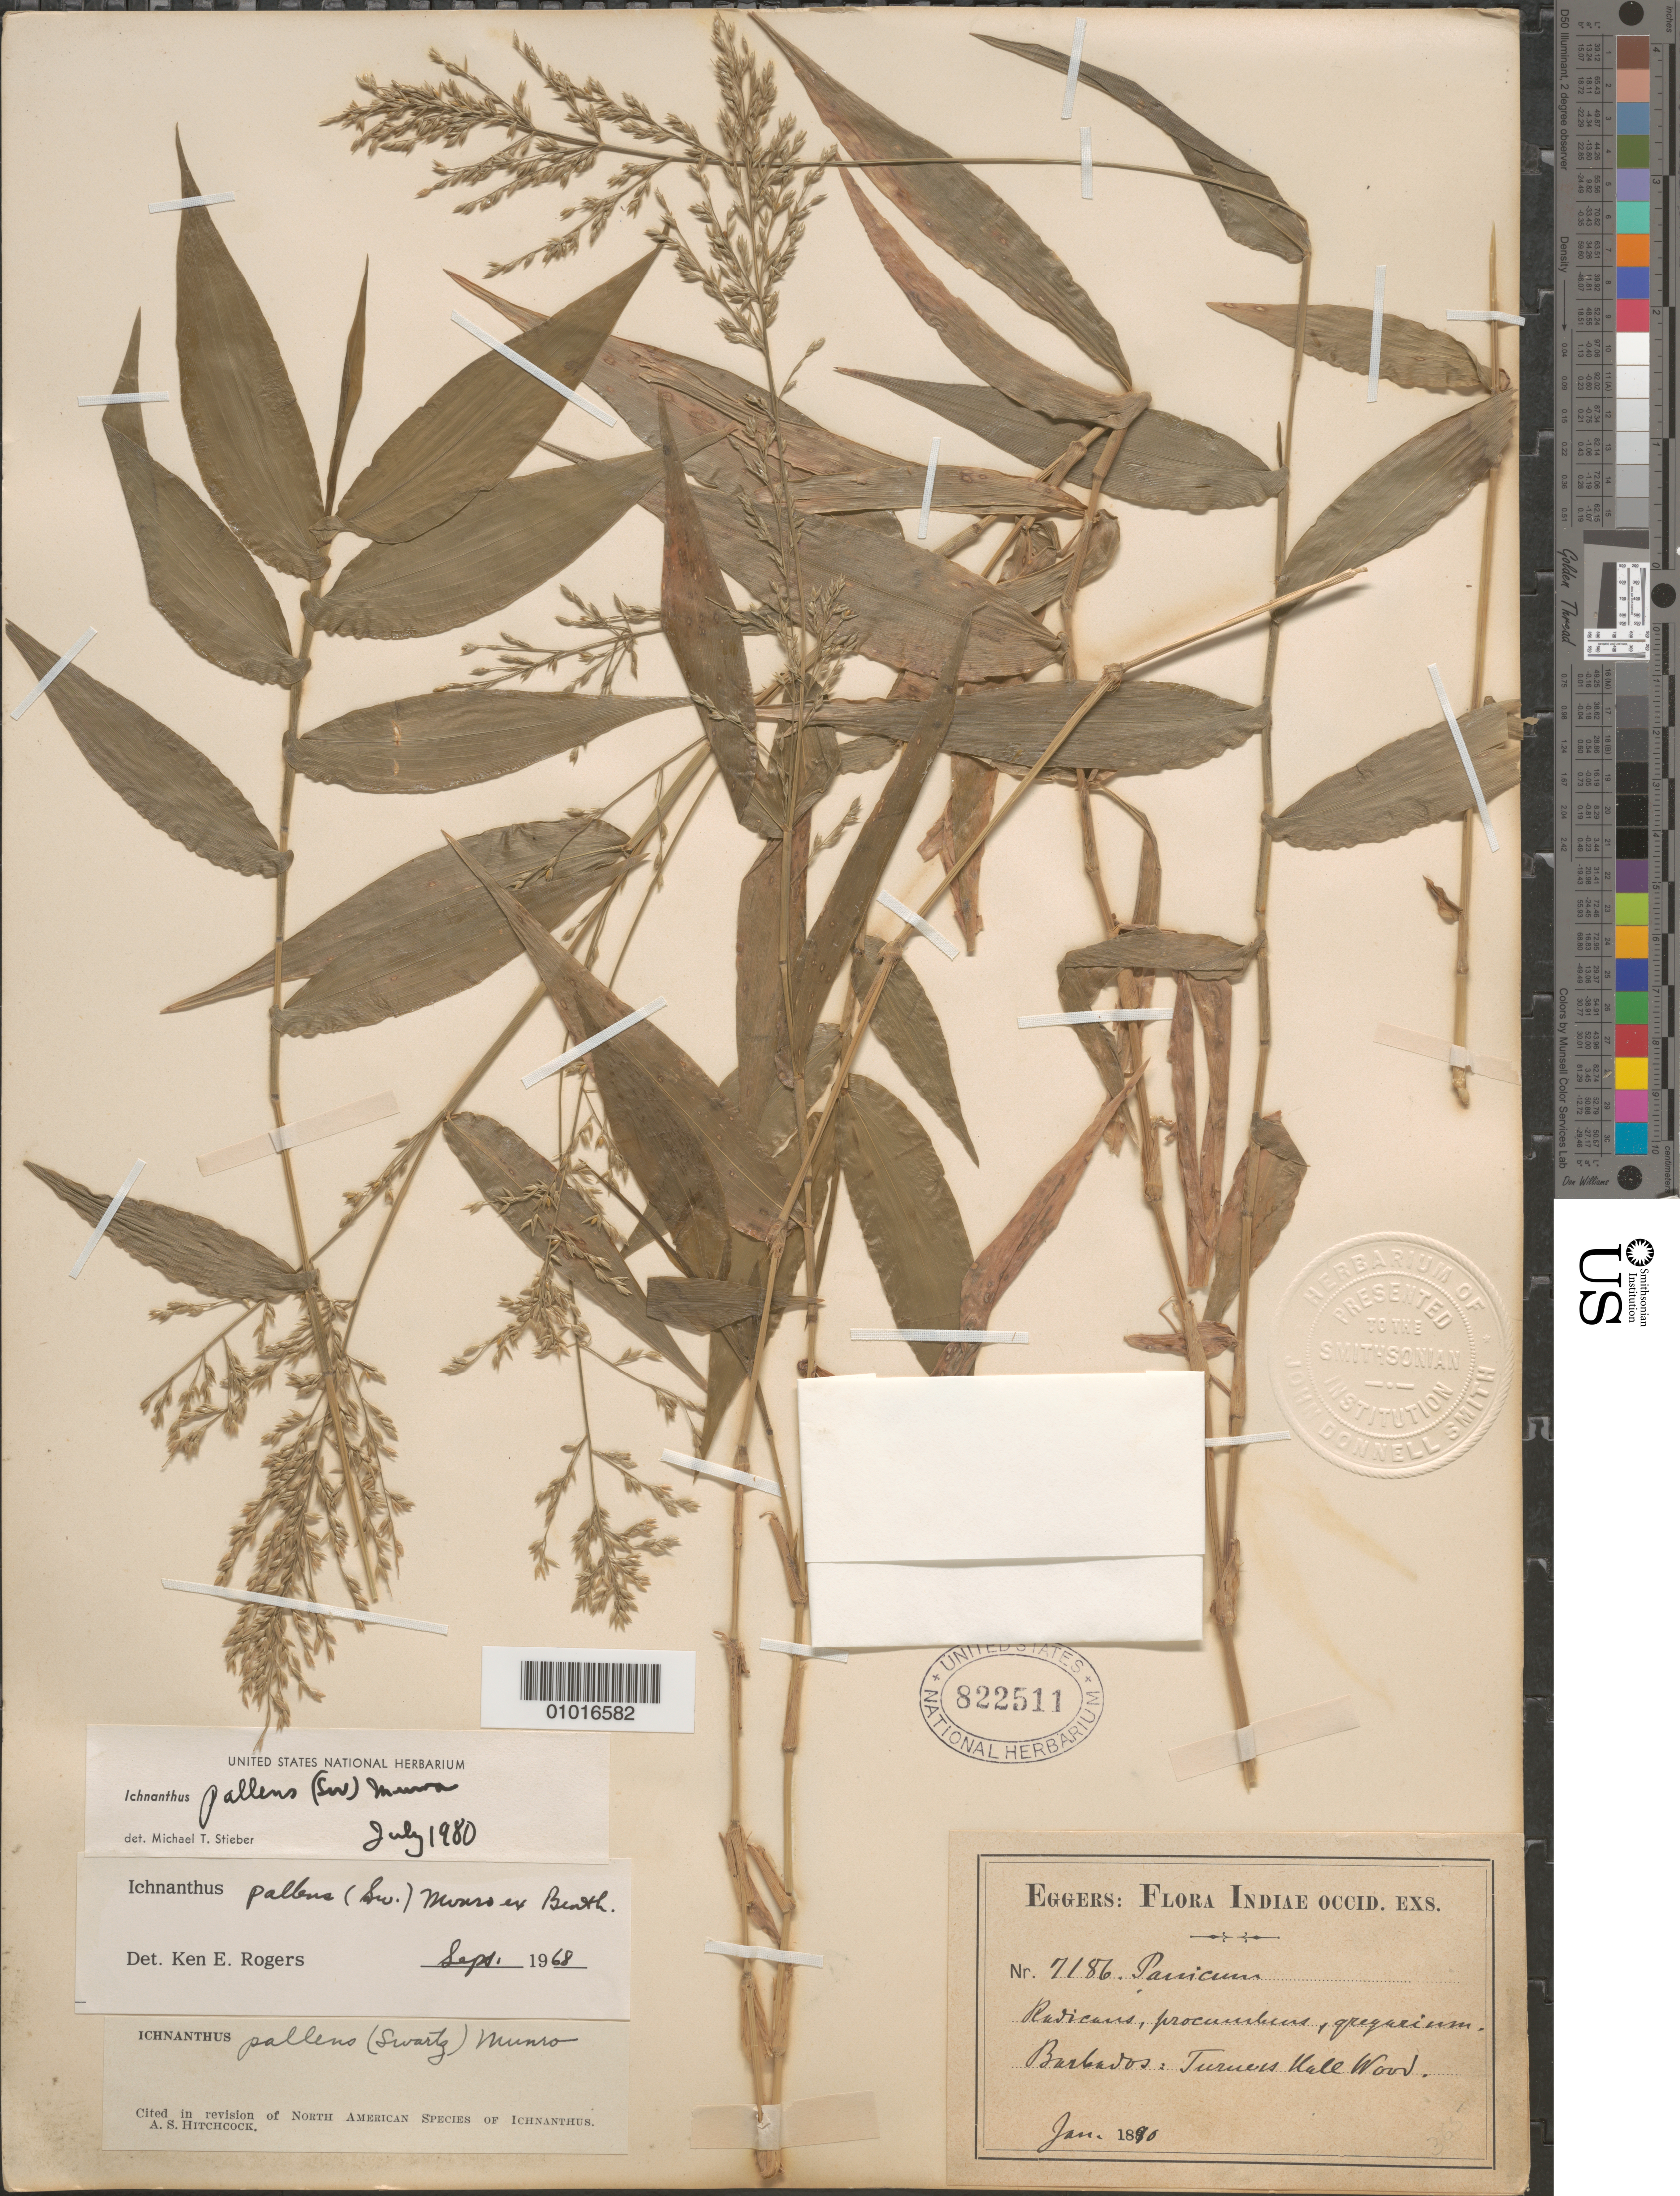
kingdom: Plantae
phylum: Tracheophyta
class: Liliopsida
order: Poales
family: Poaceae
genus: Ichnanthus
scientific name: Ichnanthus pallens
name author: (Sw.) Munro ex Benth.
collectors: H. F. A. von Eggers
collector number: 7186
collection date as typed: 01 Jan 1890 to 31 Jan 1890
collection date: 1890-01-01/1890-01-31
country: Barbados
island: Barbados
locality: Turuers Rale Wood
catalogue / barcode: US 822511